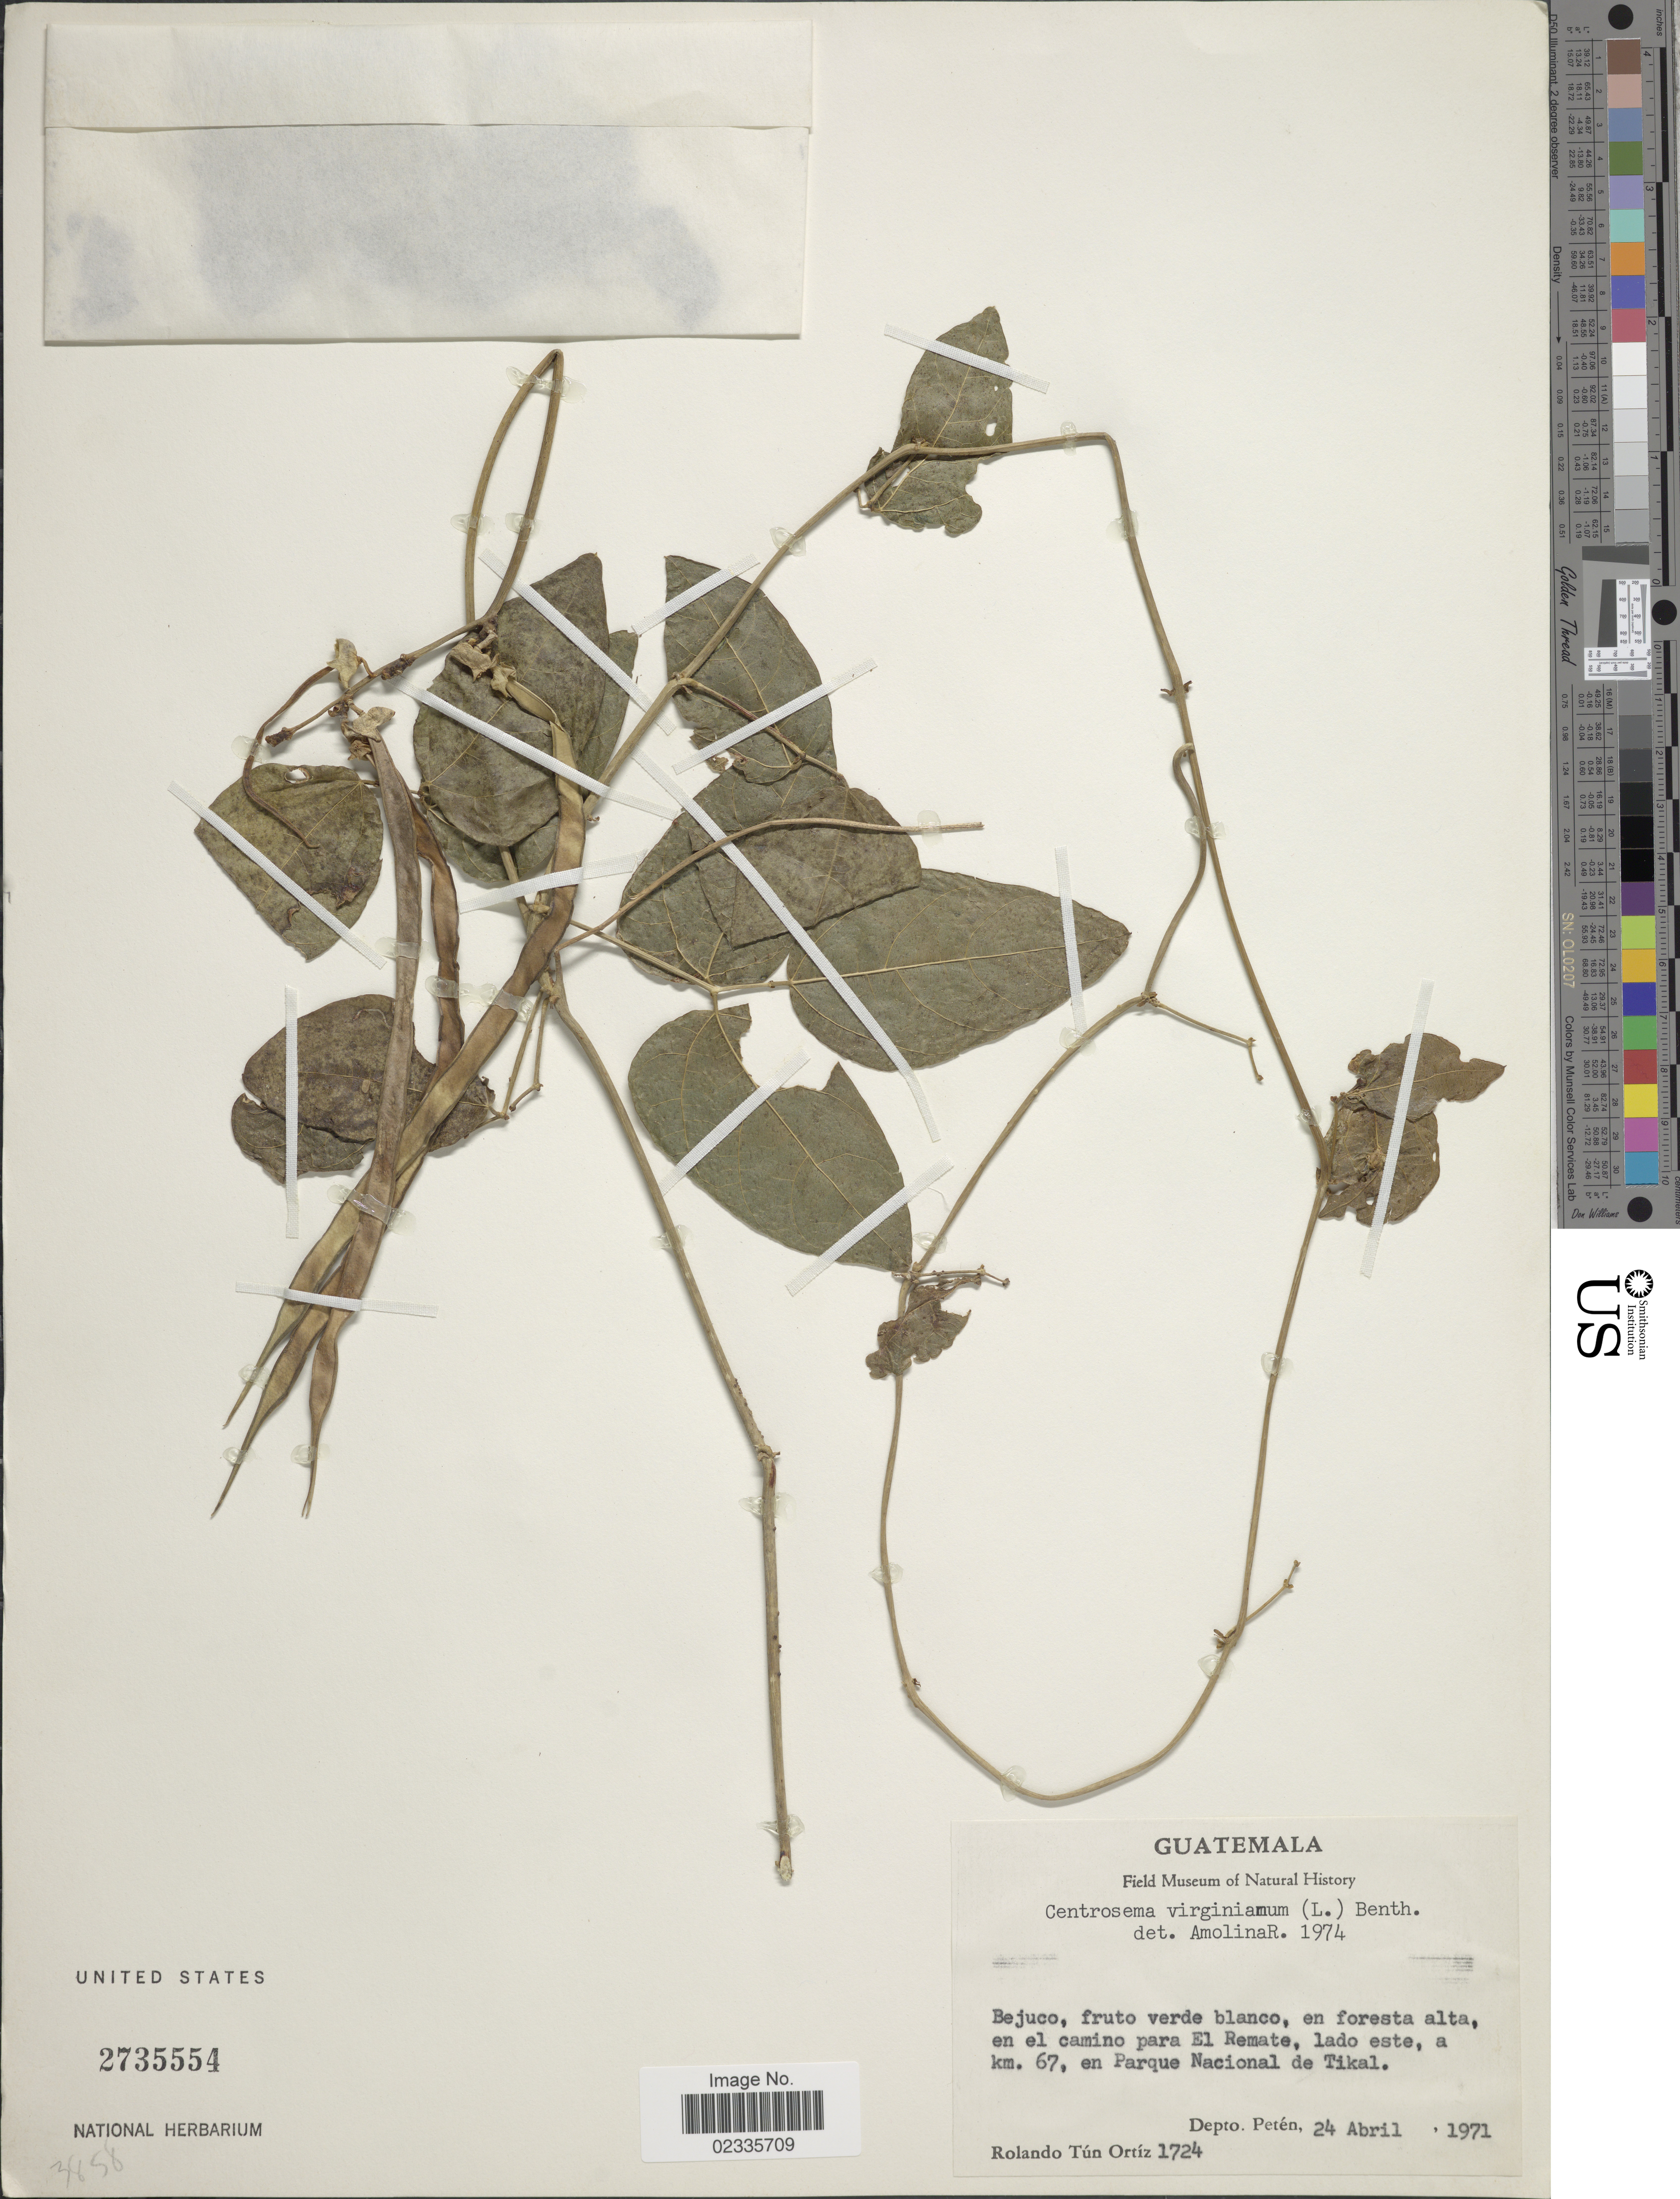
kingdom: Plantae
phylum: Tracheophyta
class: Magnoliopsida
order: Fabales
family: Fabaceae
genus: Centrosema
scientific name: Centrosema virginianum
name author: (L.) Benth.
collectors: R. T. Ortíz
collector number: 1724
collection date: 1971-04-24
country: Guatemala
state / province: El Petén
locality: Bejuco, fruto verde blanco, en foresta alta, en el camino para El Remate, lado este, a km. 67, en Parque Nacional de Tikal. Depto. Peten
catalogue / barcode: US 2735554